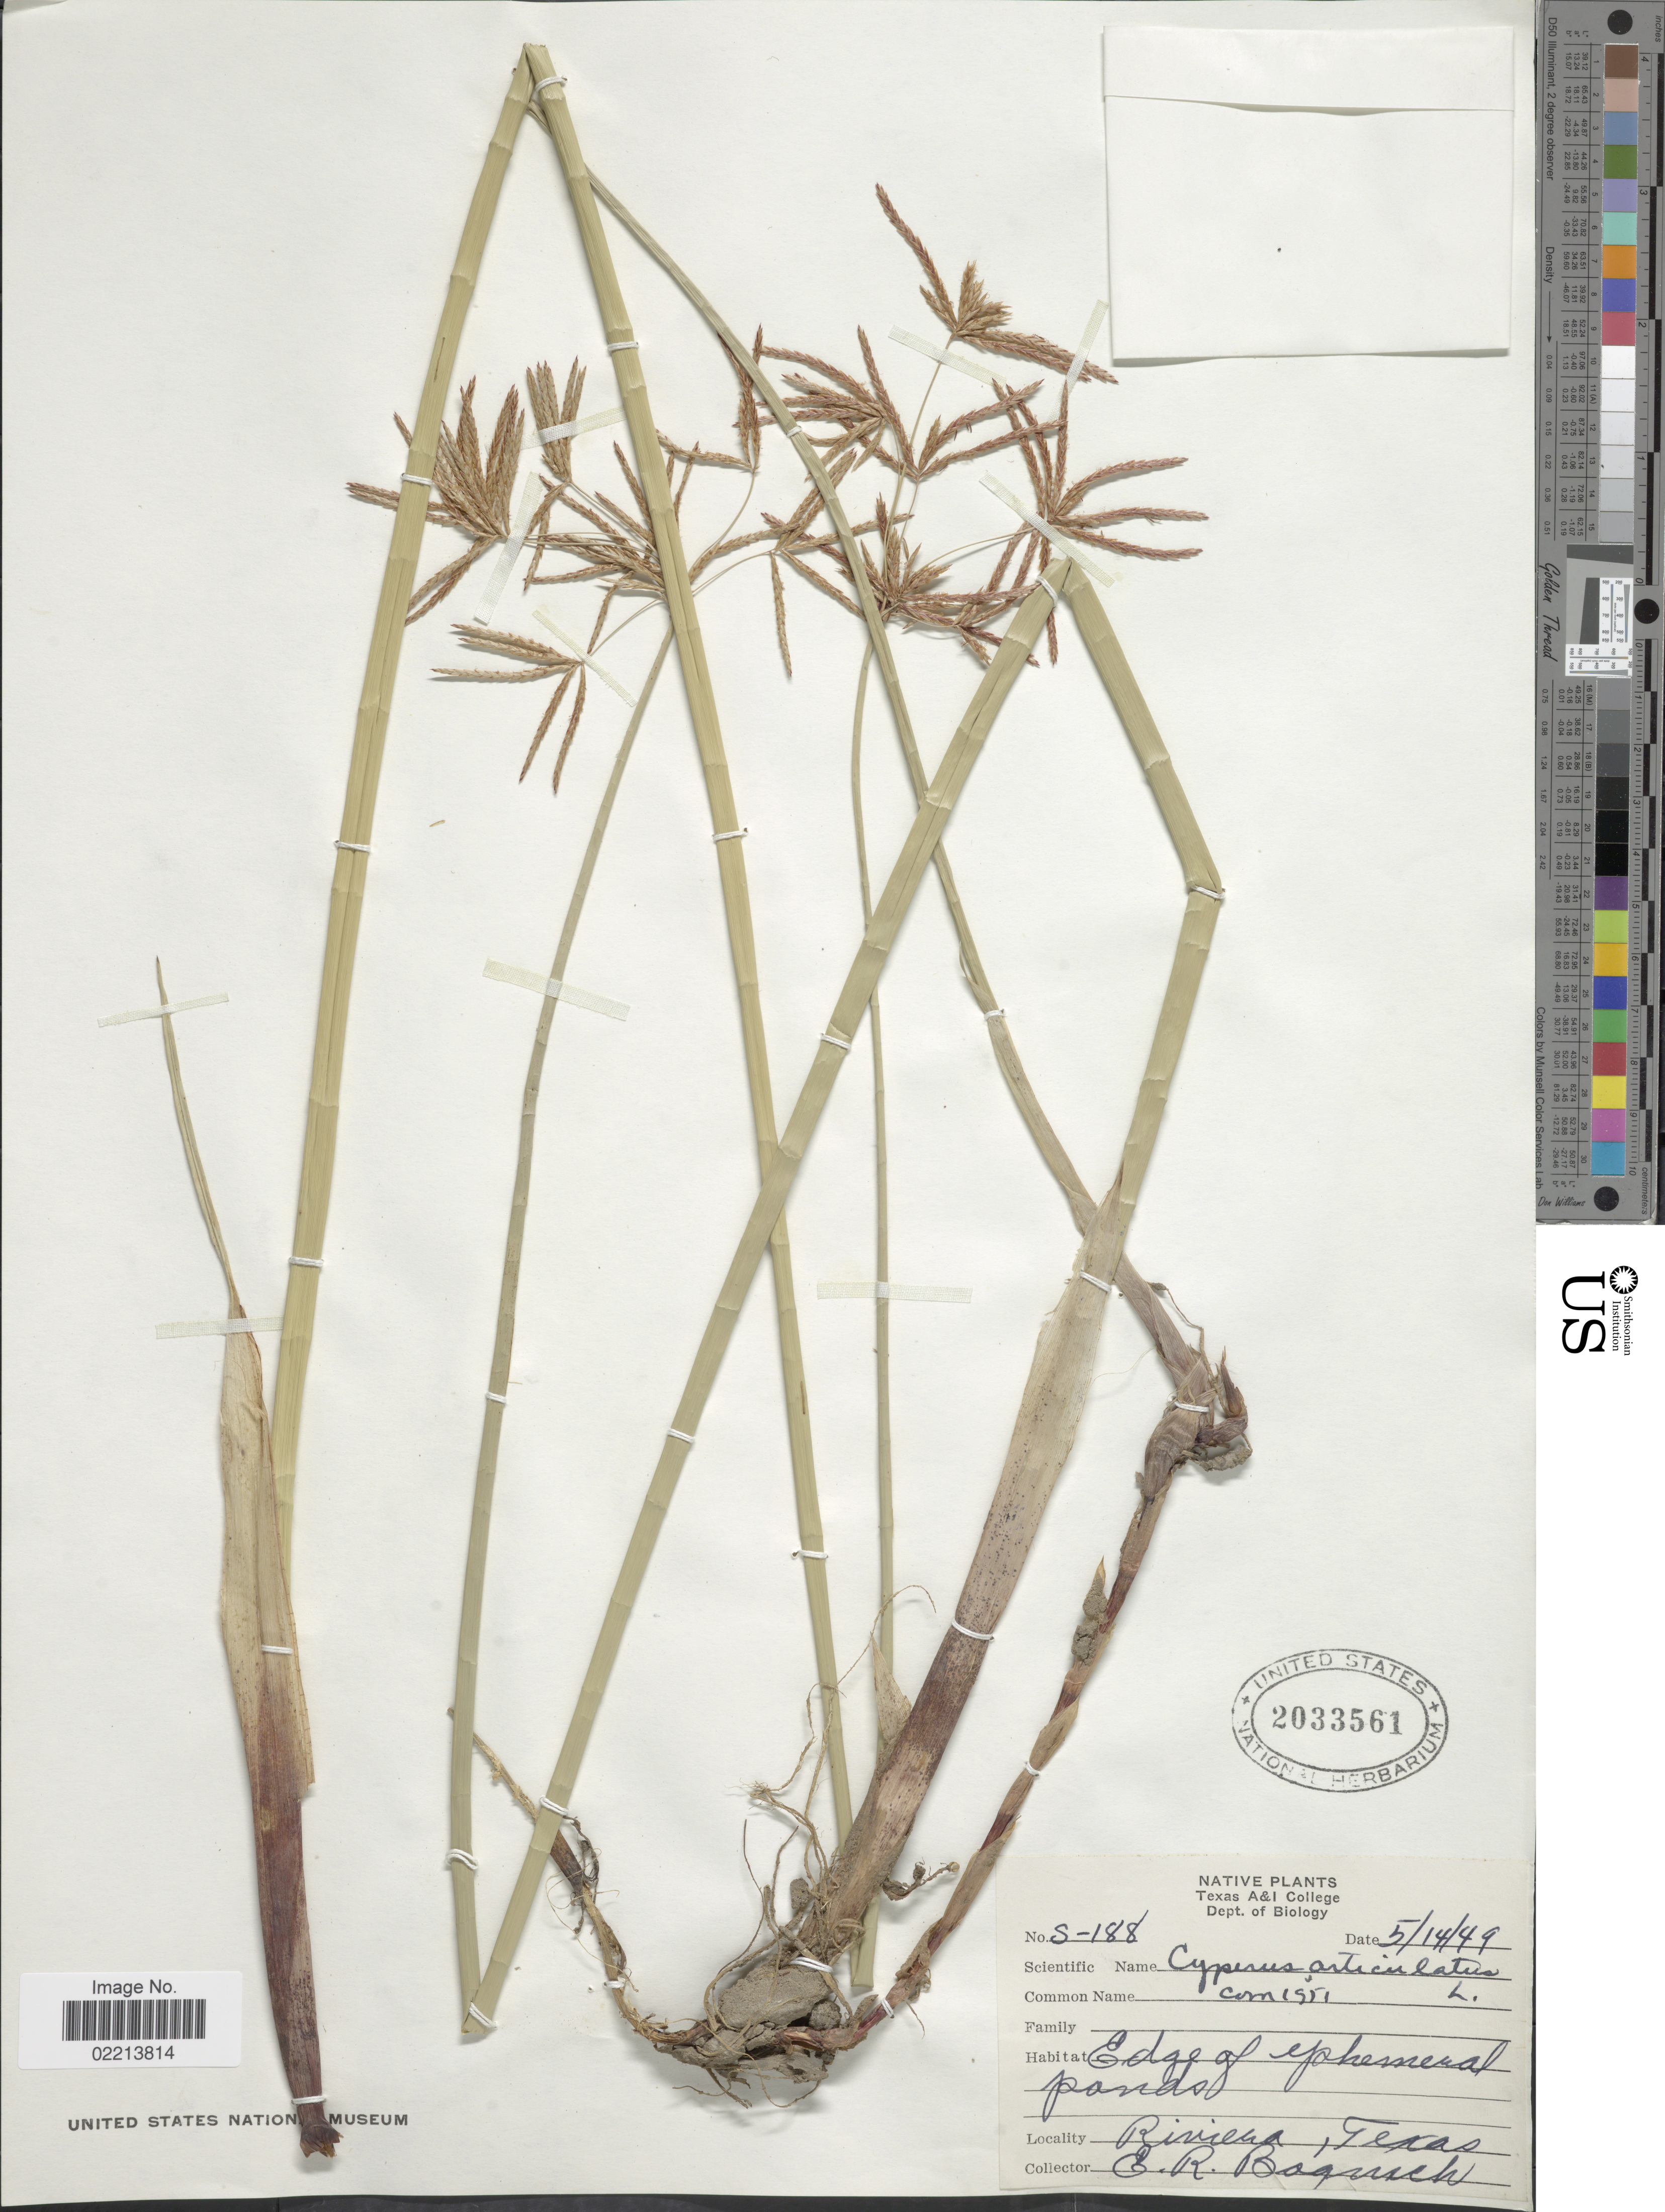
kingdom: Plantae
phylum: Tracheophyta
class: Liliopsida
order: Poales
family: Cyperaceae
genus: Cyperus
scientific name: Cyperus articulatus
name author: L.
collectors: E. Boqusch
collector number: S-188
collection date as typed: Transcribed d/m/y: 14/5/49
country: United States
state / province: Texas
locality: Texas A & I College. Dept. of Biology. Edge of ephemeral ponds. Riviera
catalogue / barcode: US 2033561